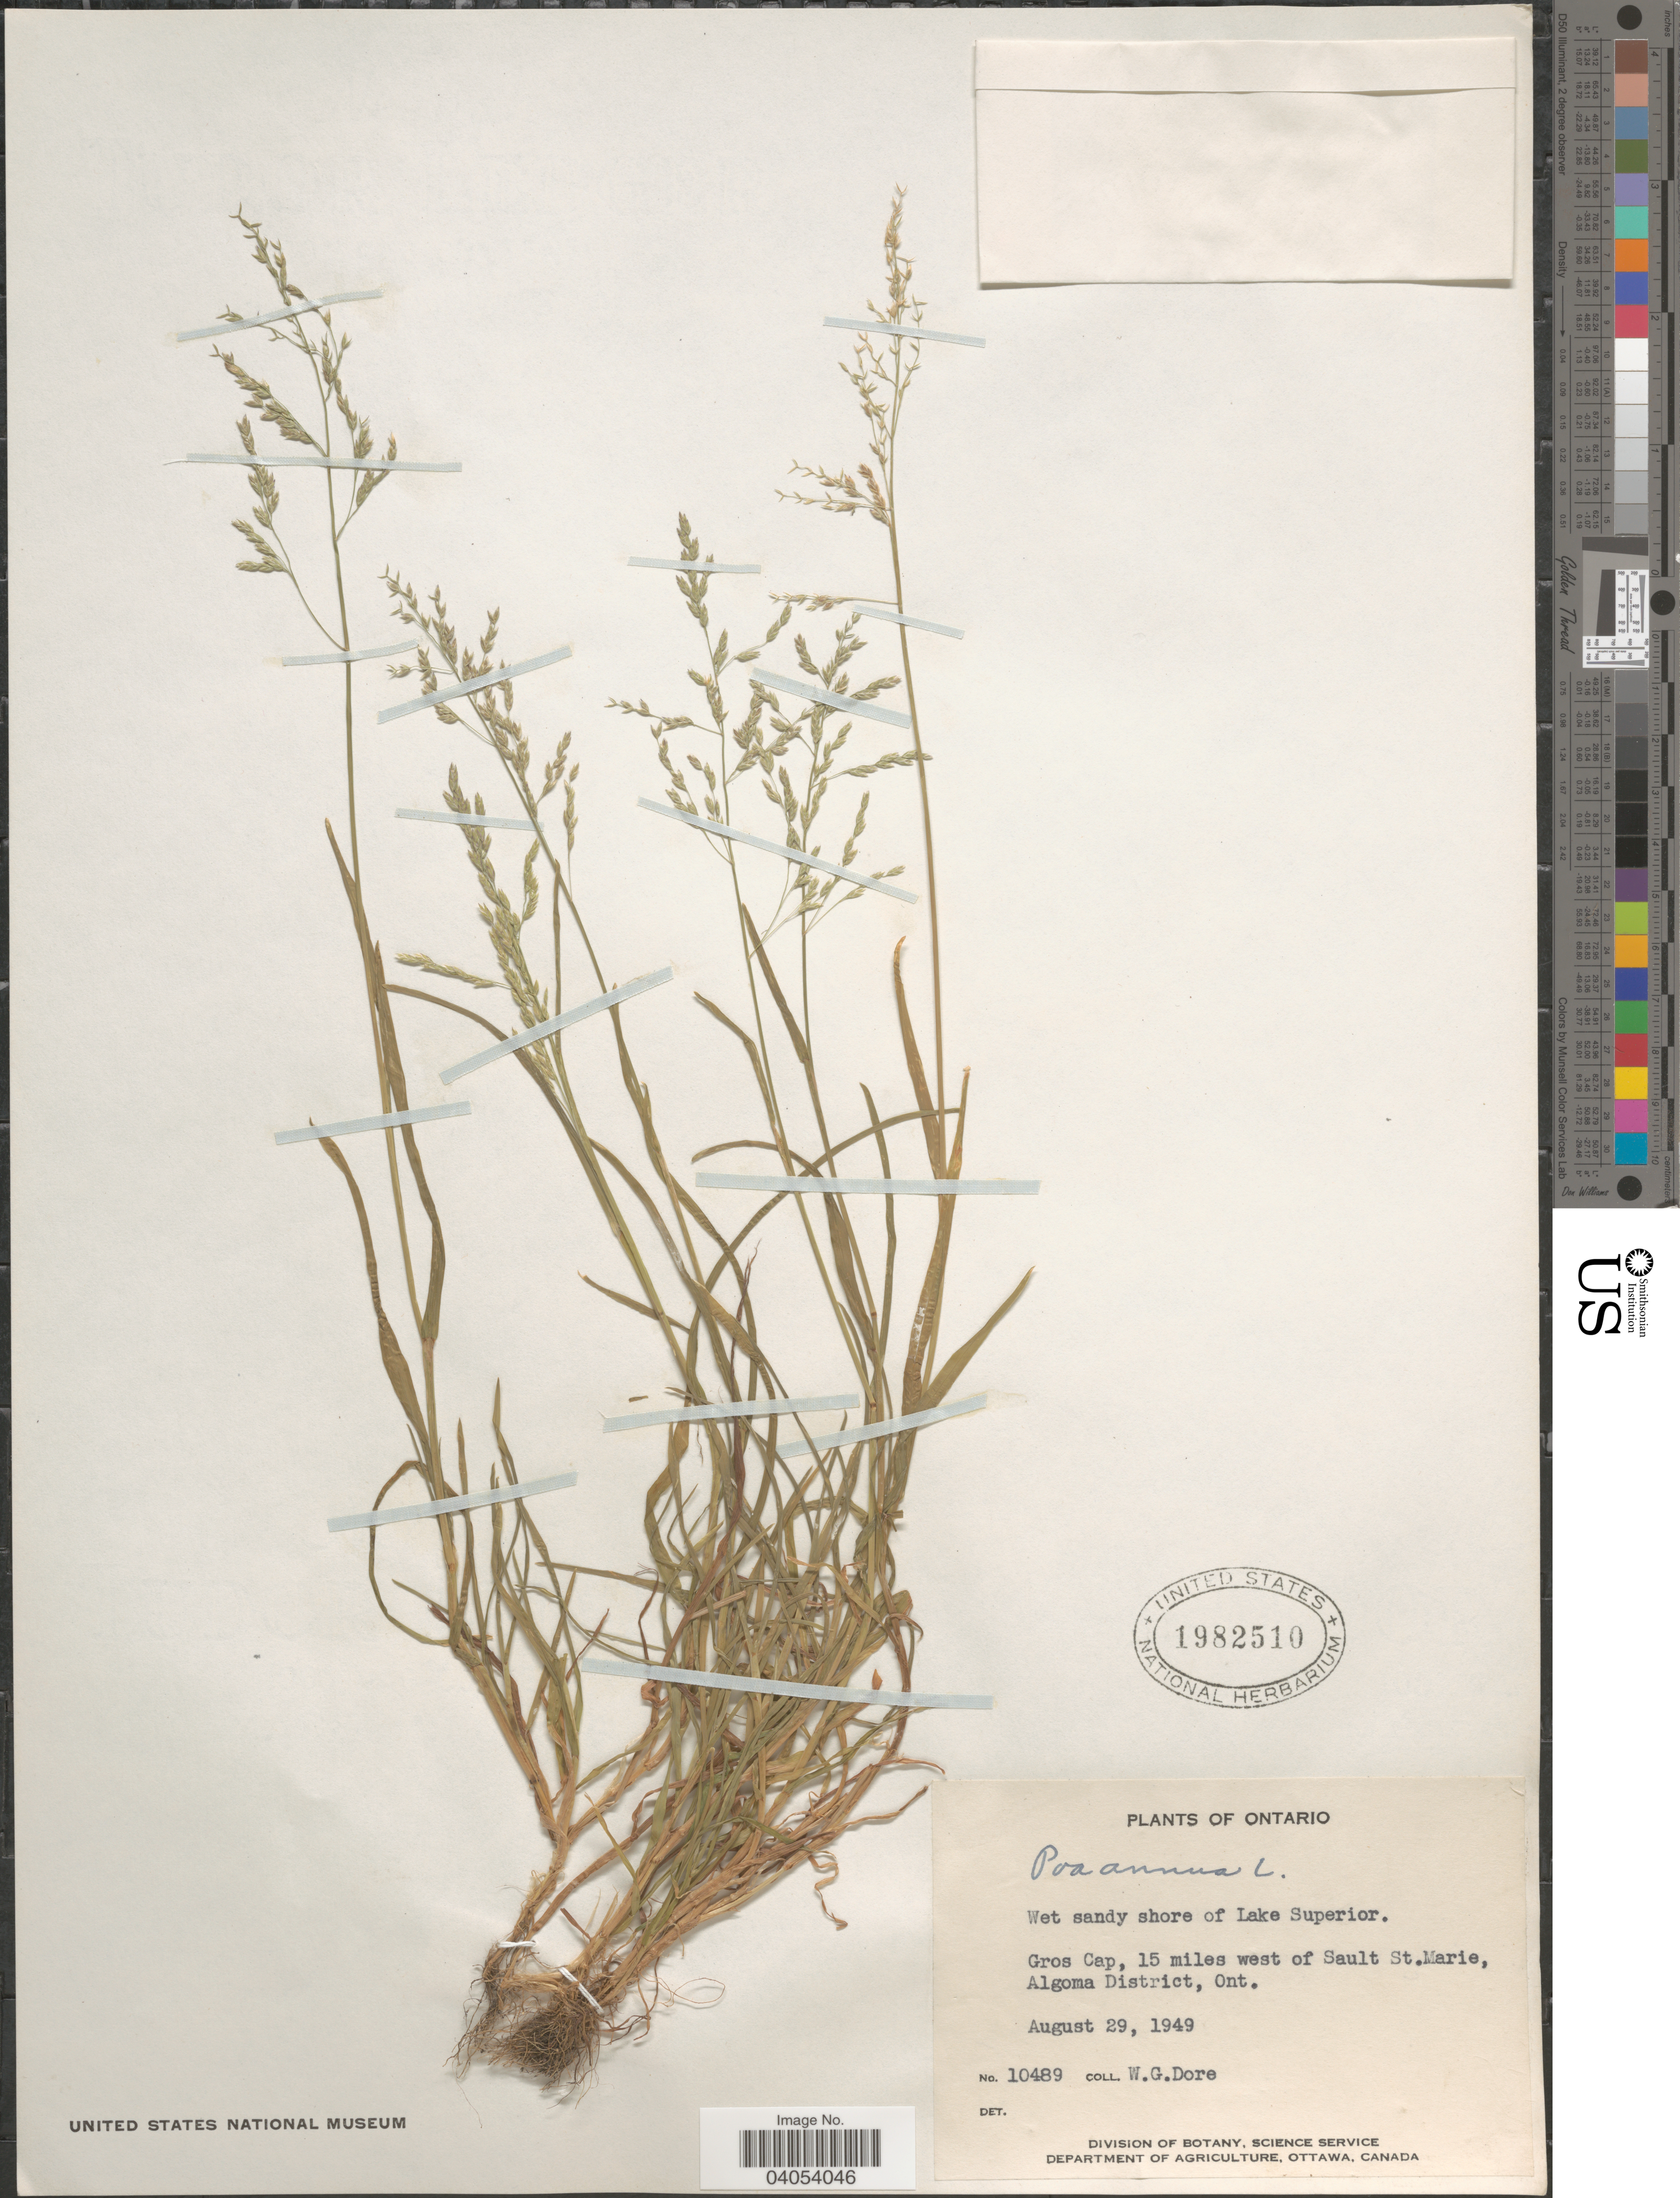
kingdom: Plantae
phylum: Tracheophyta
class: Liliopsida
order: Poales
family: Poaceae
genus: Poa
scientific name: Poa annua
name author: L.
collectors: W. Dore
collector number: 10489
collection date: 1949-08-29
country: Canada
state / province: Ontario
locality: Wet sandy shore of Lake Superior. Gros Cap, 15 miles west of Sault St. Marie, Algoma District.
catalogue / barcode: US 1982510